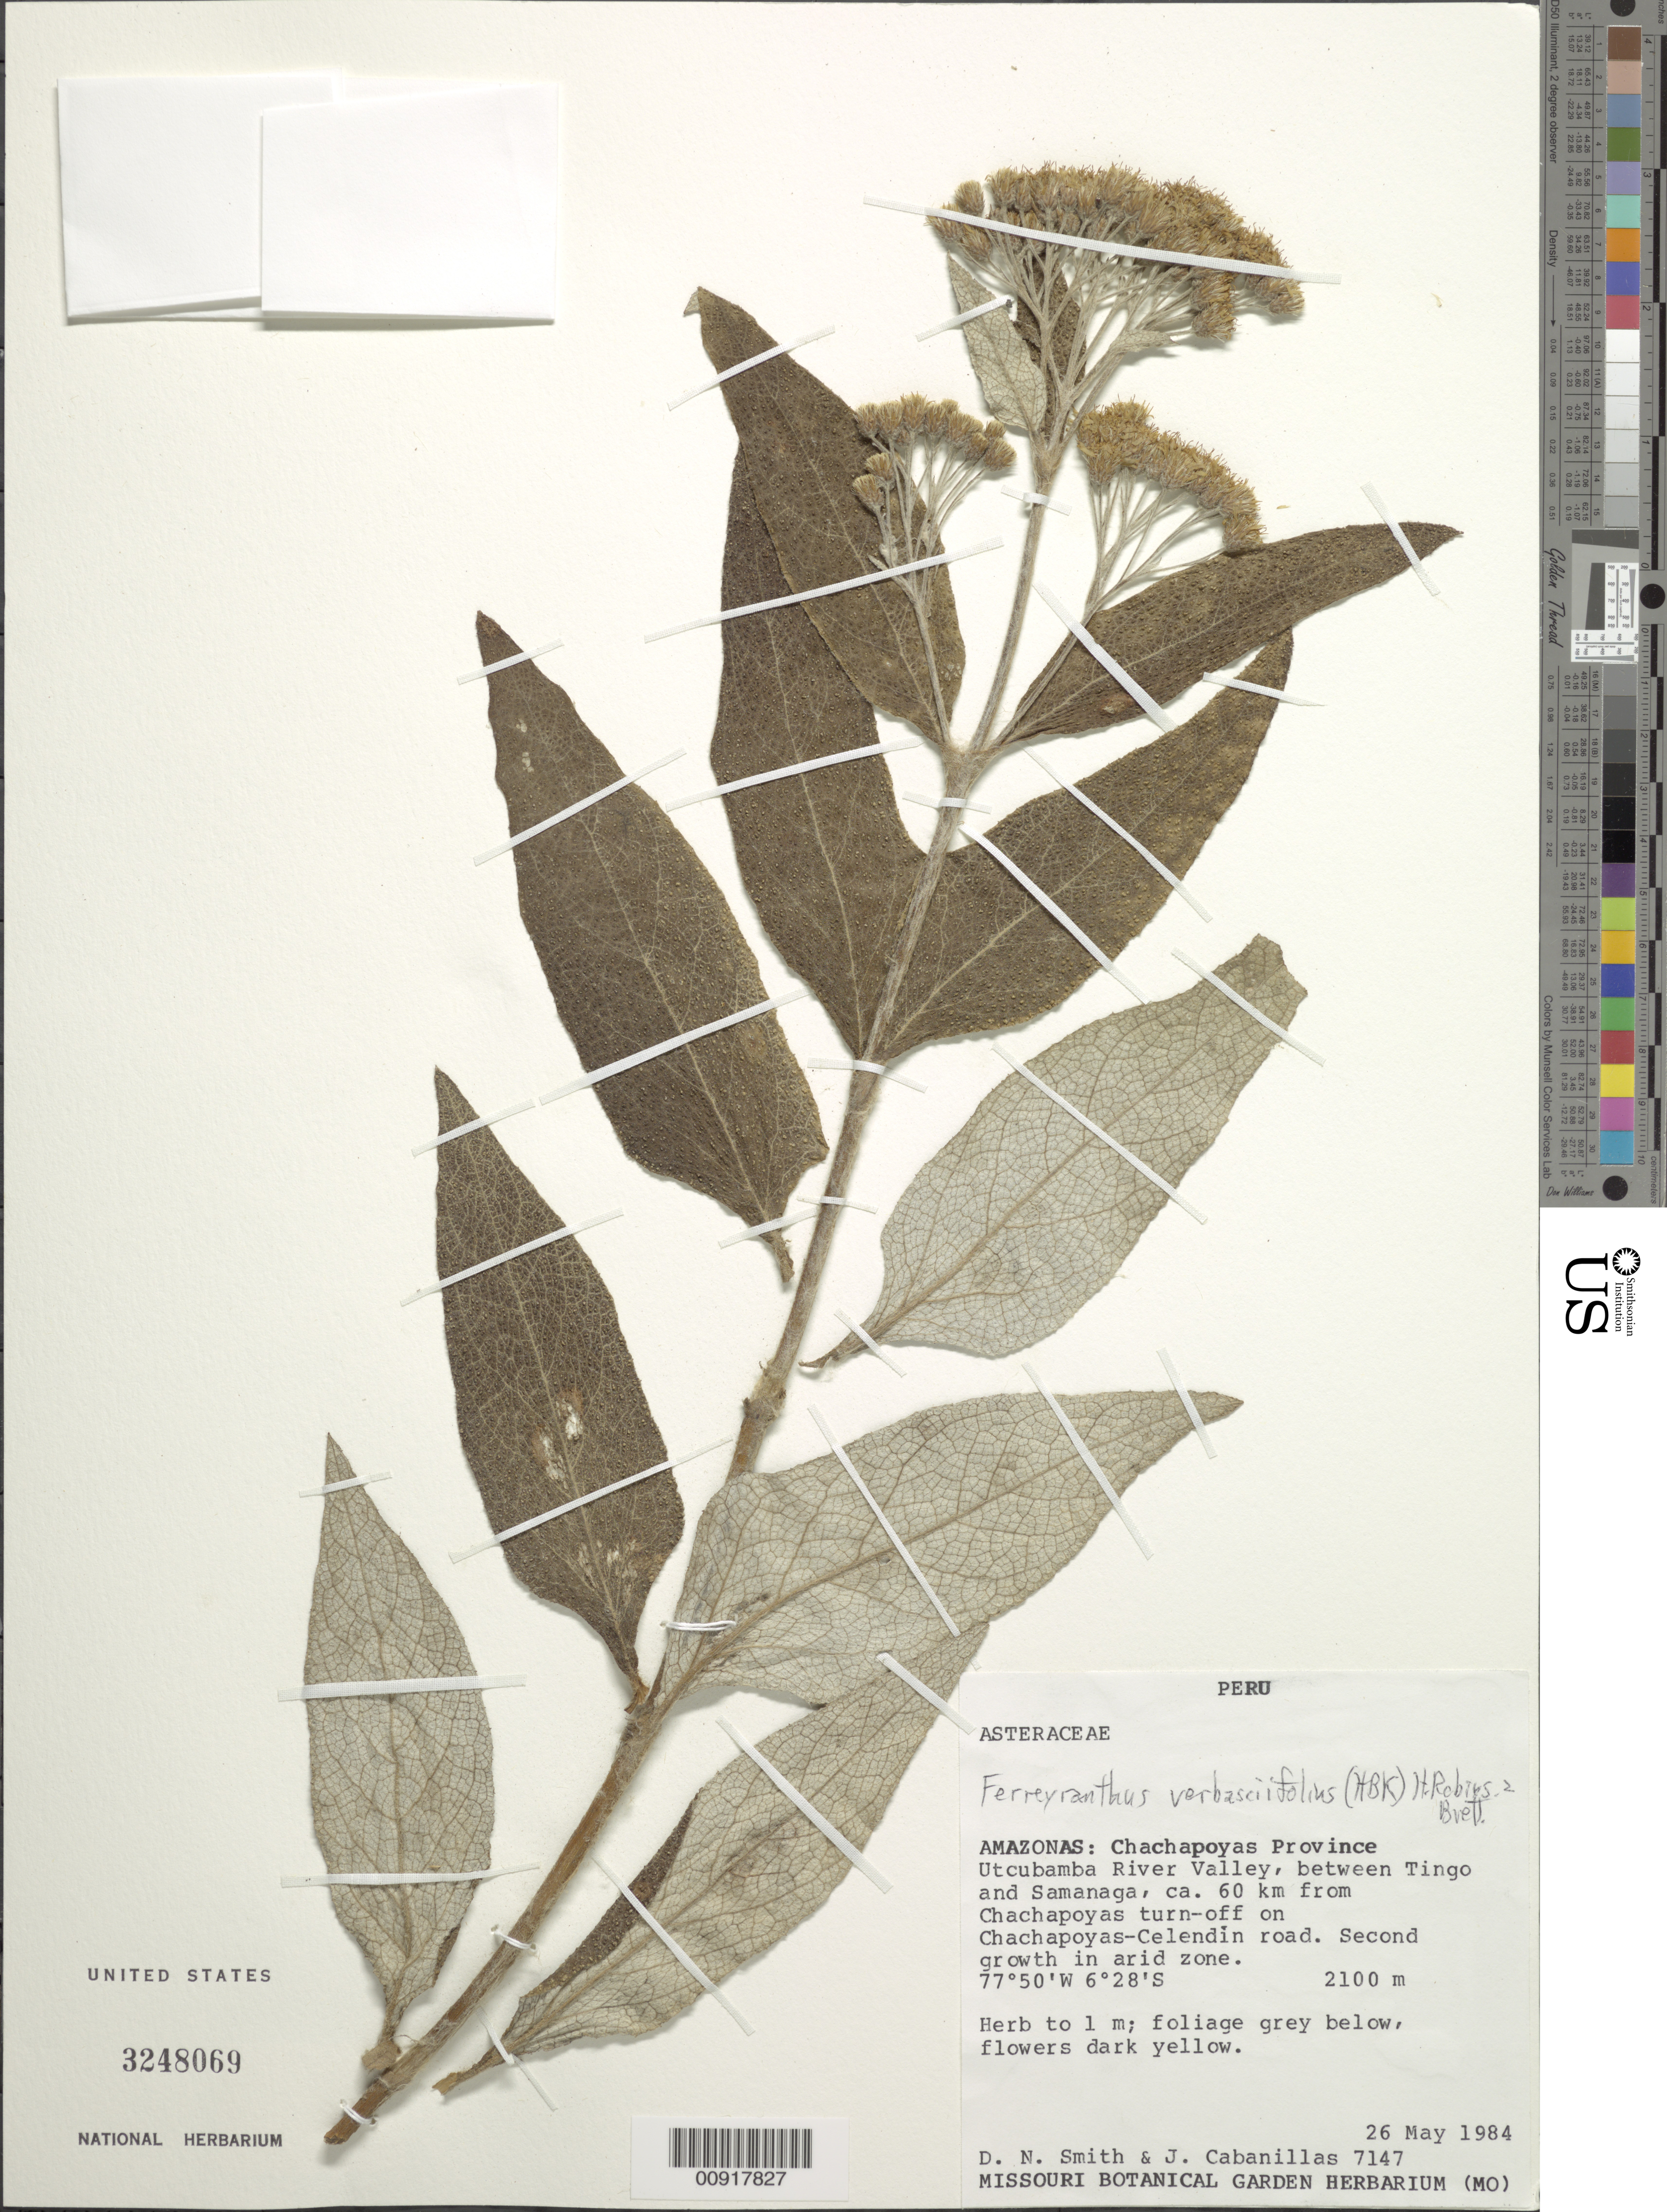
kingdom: Plantae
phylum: Tracheophyta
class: Magnoliopsida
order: Asterales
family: Asteraceae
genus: Ferreyranthus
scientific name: Ferreyranthus verbascifolius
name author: (Kunth) H. Rob. & Brettell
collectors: D. Smith & J. Cabanillas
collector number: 7147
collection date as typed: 26 May 1984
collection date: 1984-05-26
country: Peru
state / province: Amazonas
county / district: Chachapoyas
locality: Utcubamba River valley, between Tingo and Samanaga, ca. 60 km from Chachapoyas turn-off on Chachapoyas-Celedín road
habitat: Second growth in arid zone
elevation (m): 2100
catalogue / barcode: US 3248069